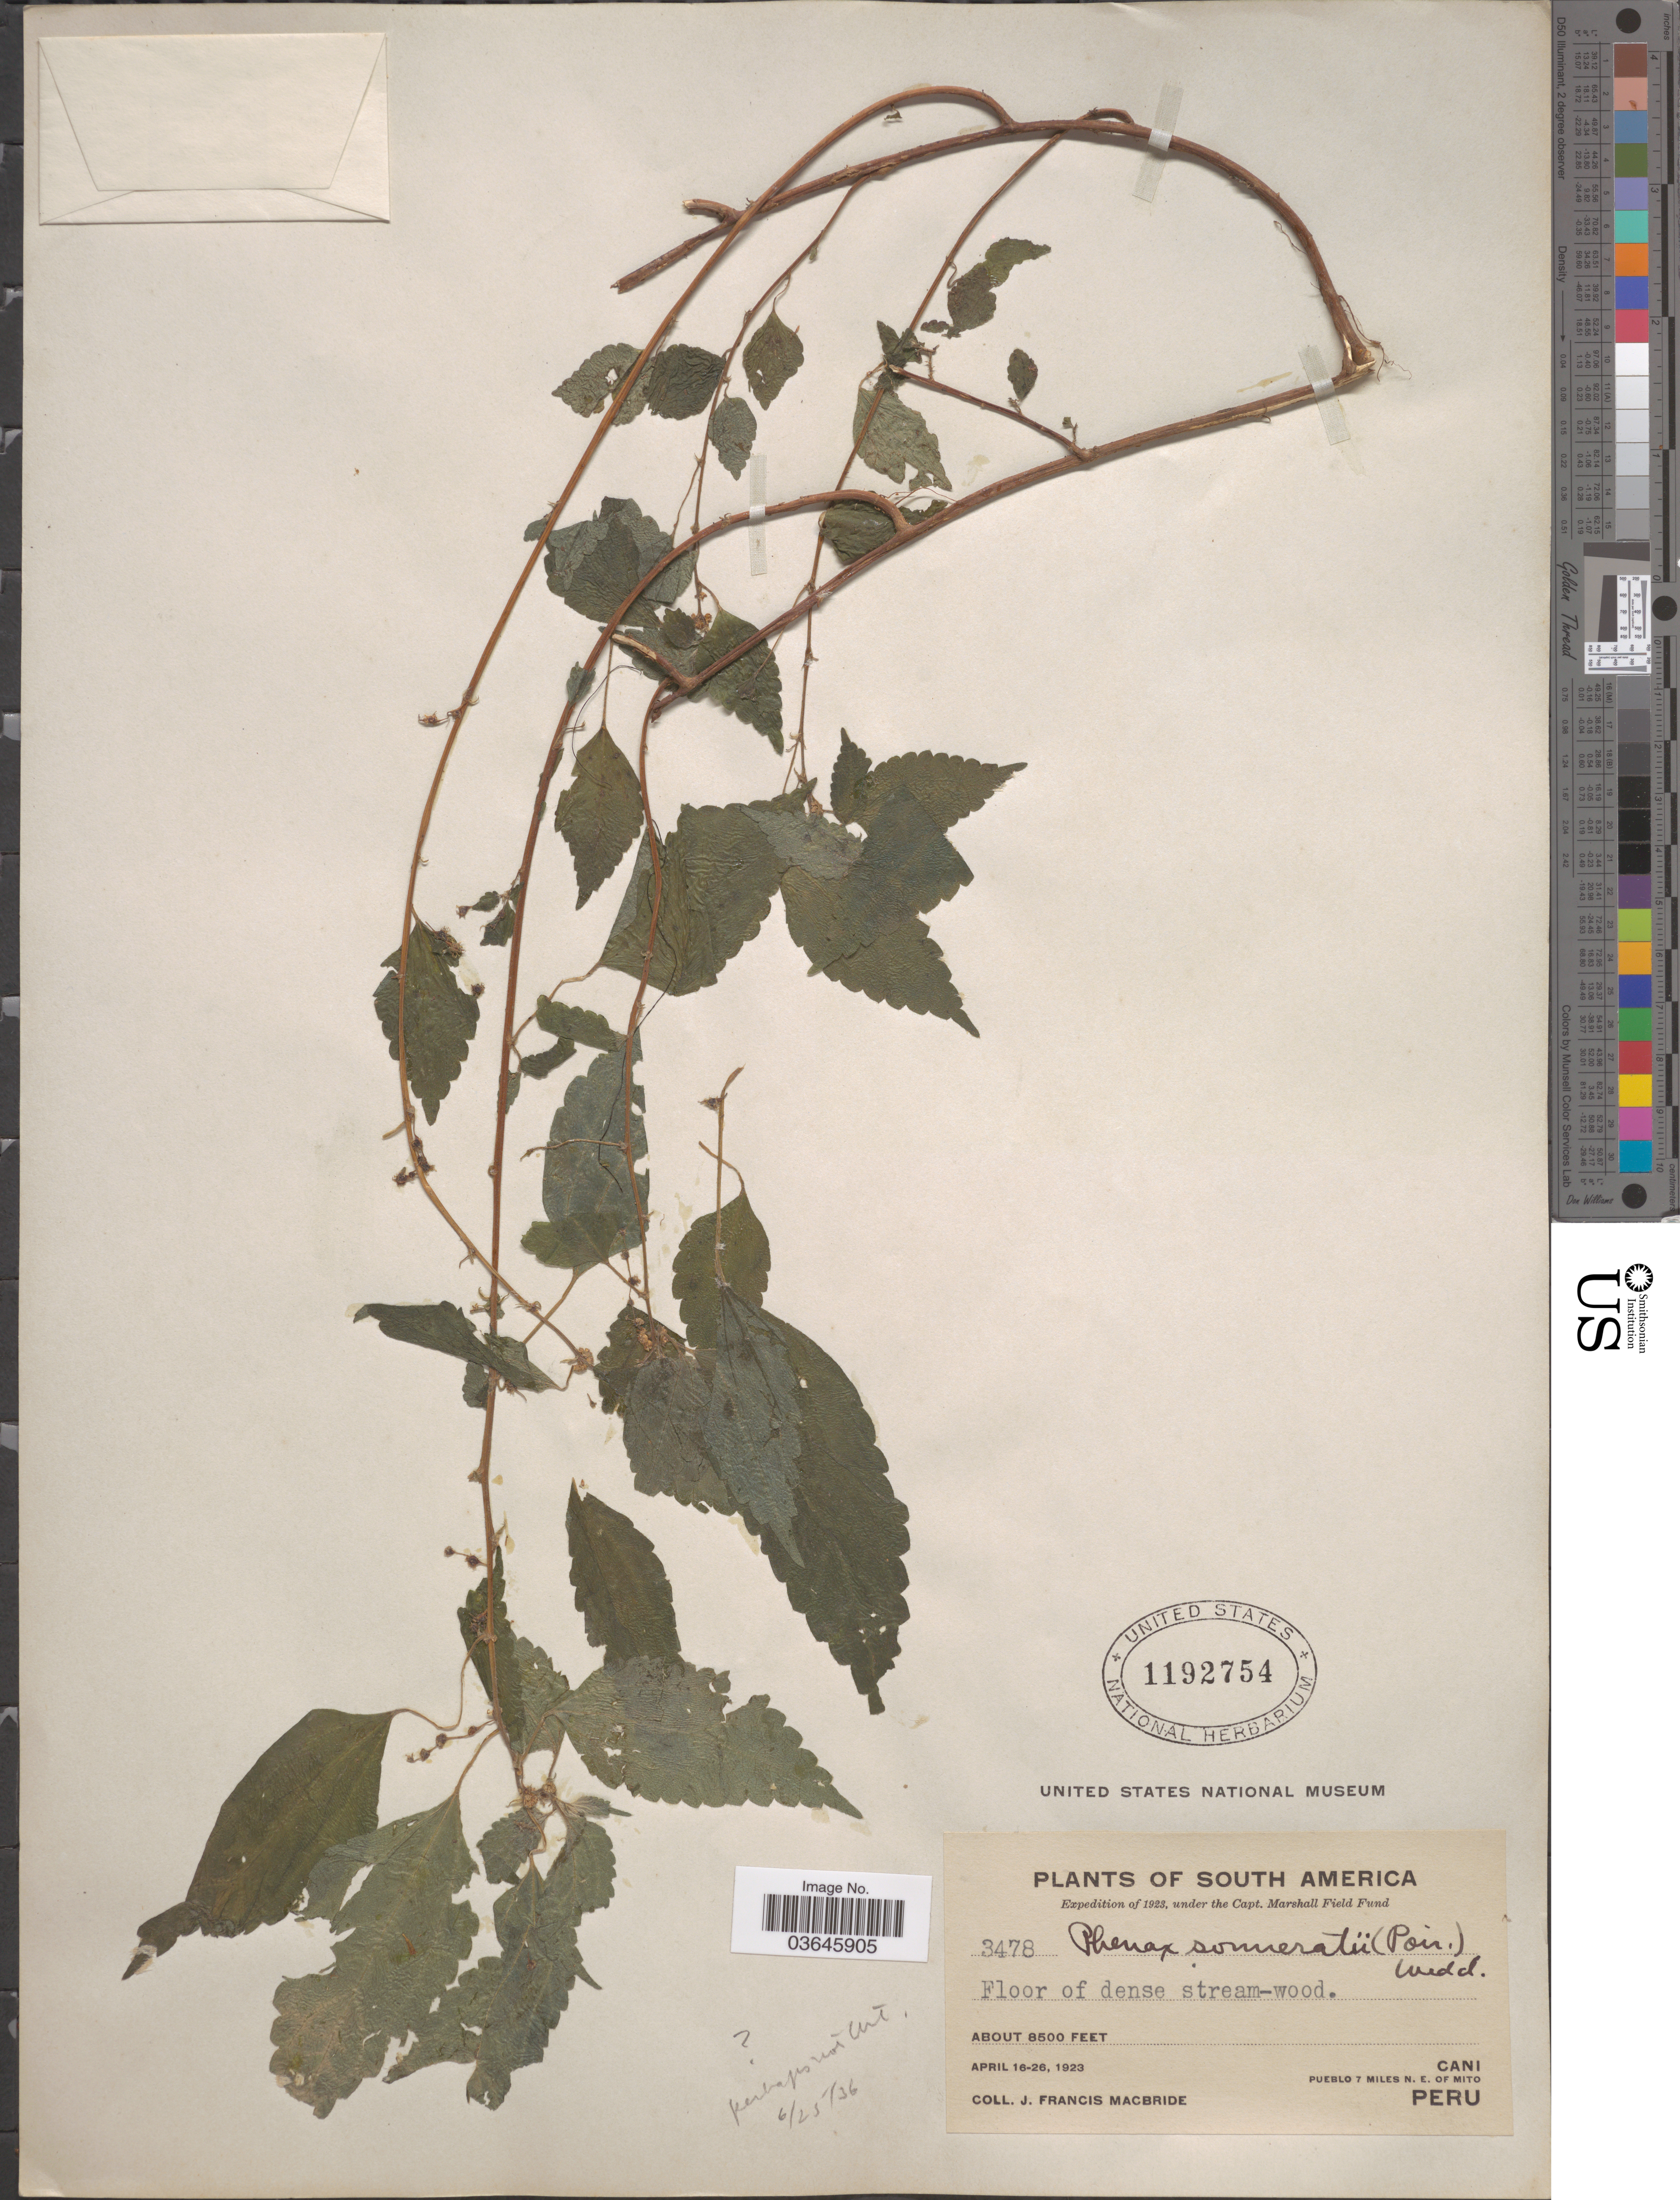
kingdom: Plantae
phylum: Tracheophyta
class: Magnoliopsida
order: Rosales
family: Urticaceae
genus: Phenax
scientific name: Phenax sonneratii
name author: (Poir.) Wedd.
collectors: J. F. Macbride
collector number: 3478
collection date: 1923-04-16/1923-04-26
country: Peru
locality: Cani. Pueblo 7 miles N. E. of Mito.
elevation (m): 2591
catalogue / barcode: US 1192754